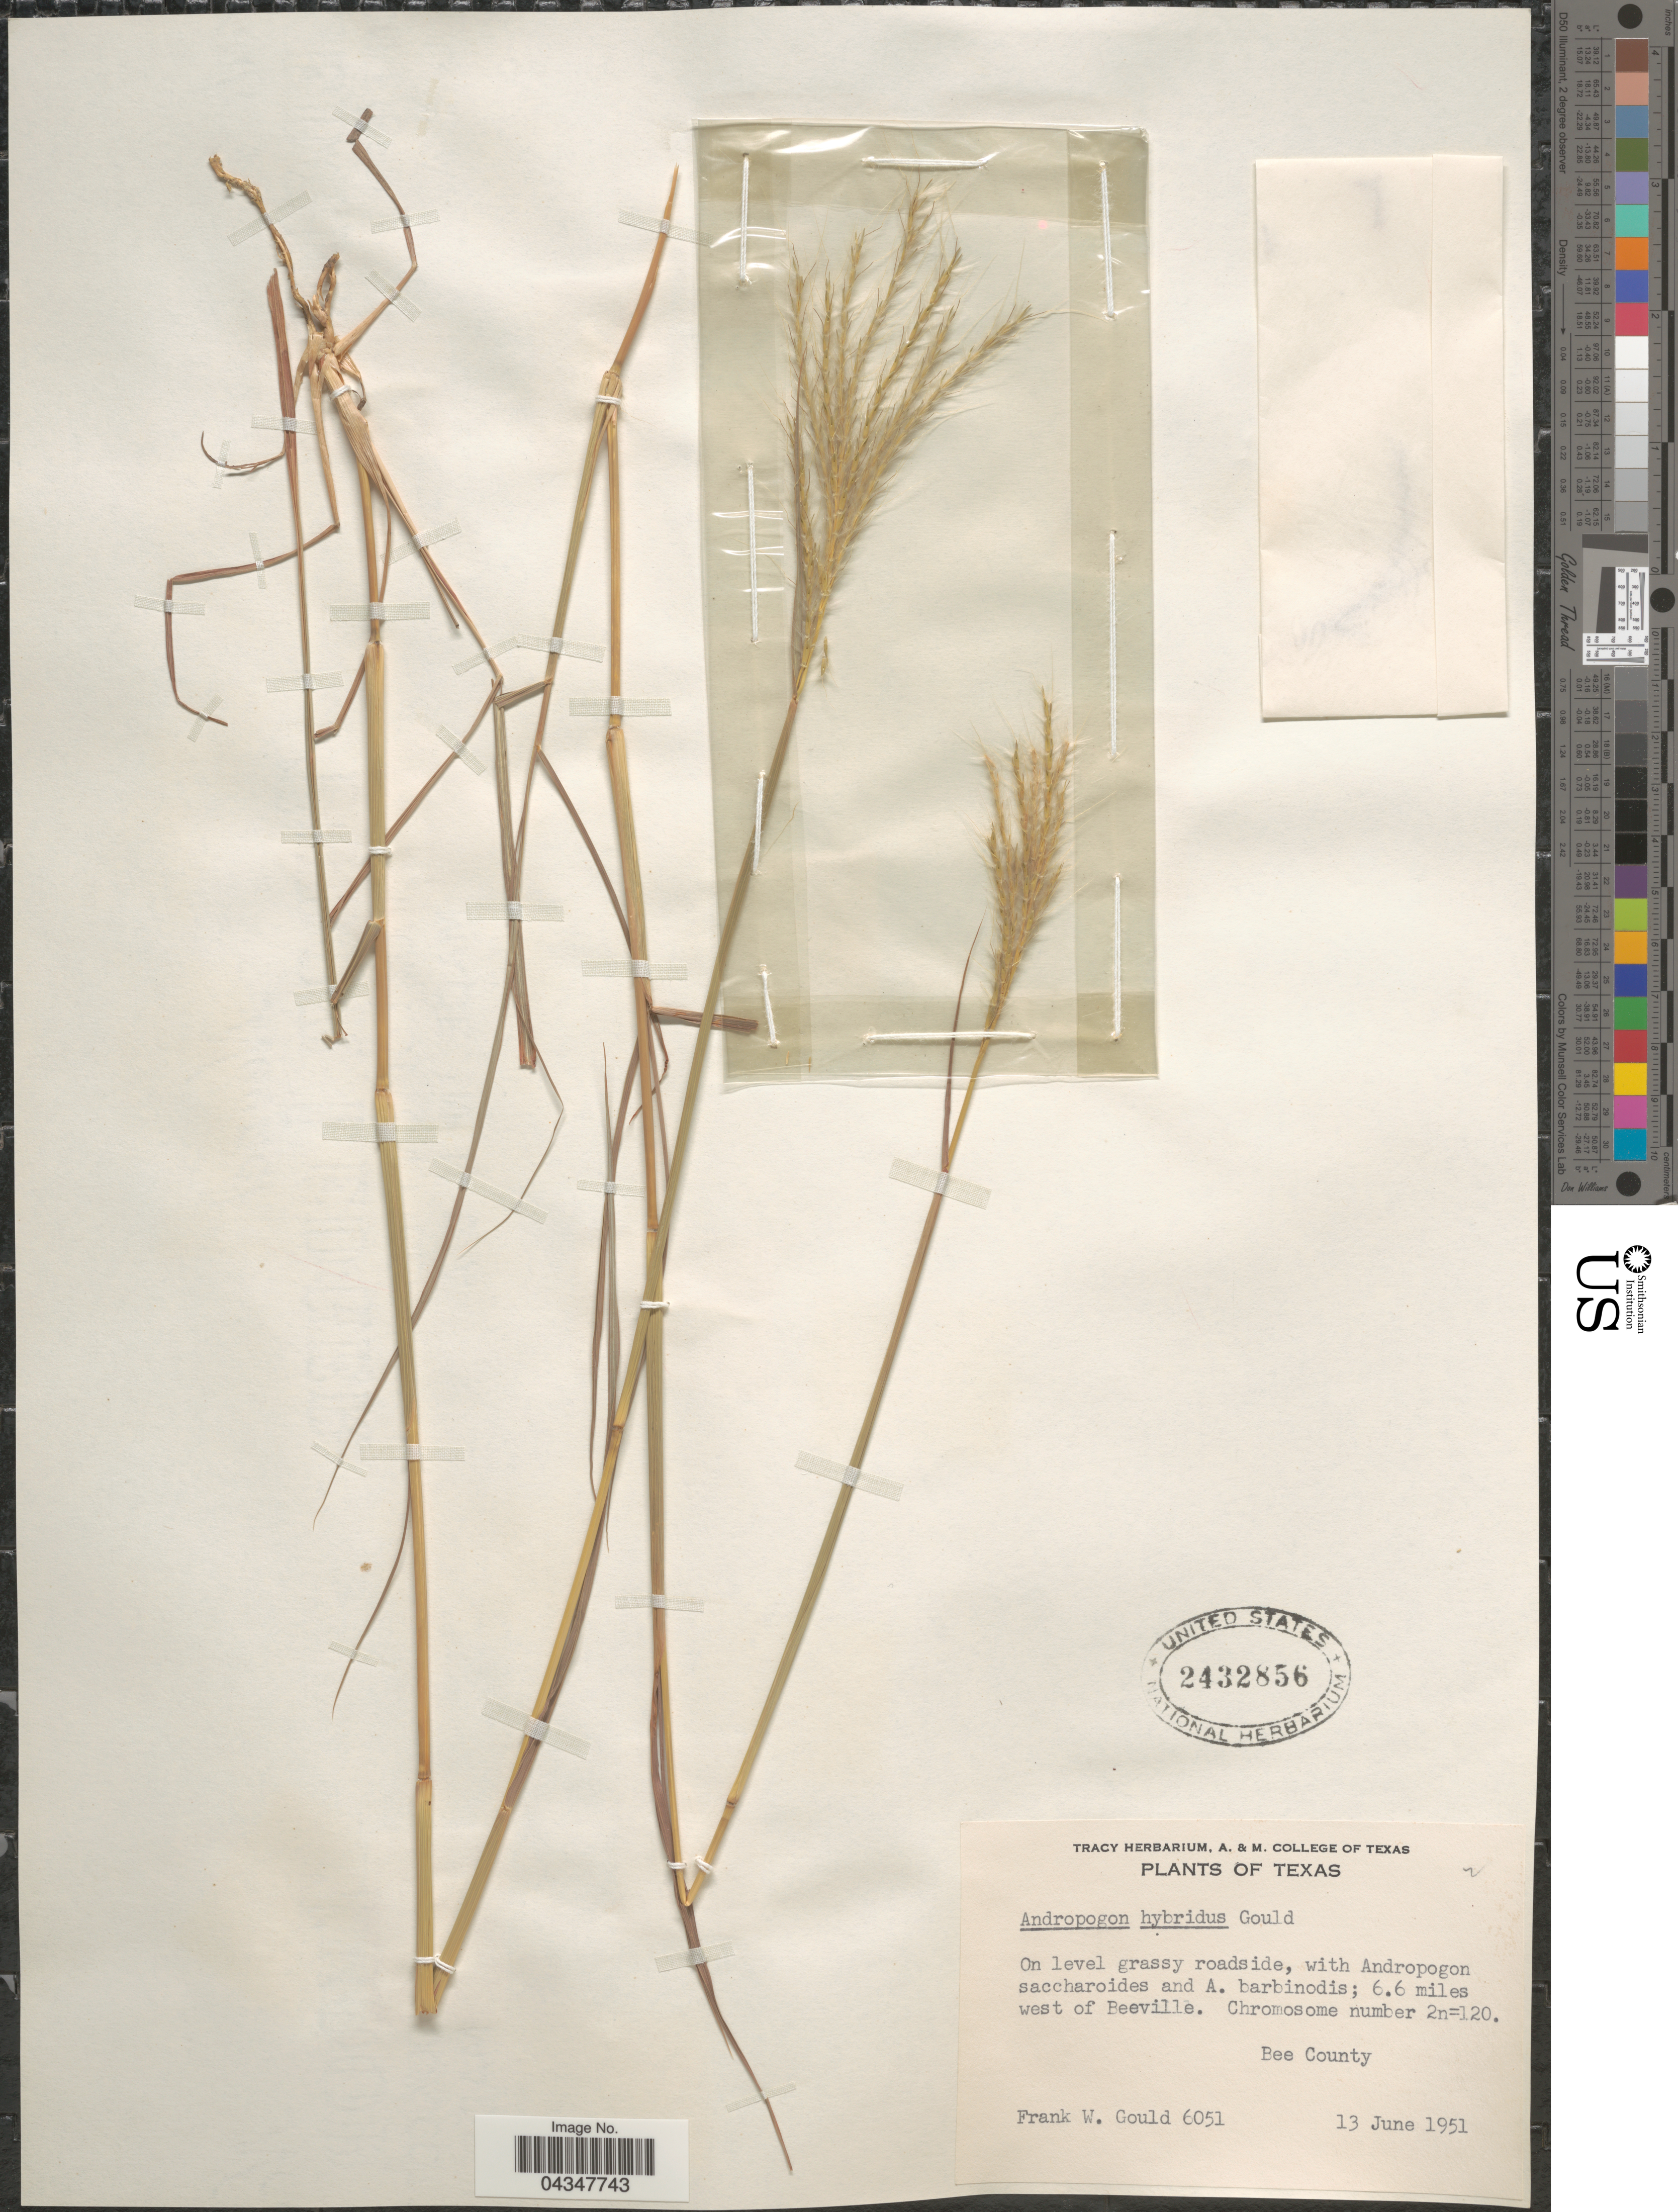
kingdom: Plantae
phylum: Tracheophyta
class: Liliopsida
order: Poales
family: Poaceae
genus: Bothriochloa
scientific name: Bothriochloa hybrida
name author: (Gould) Gould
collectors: F. W. Gould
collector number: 6051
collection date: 1951-05-13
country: United States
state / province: Texas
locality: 6.6 miles west of Beeville. Bee County.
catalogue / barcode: US 2432856